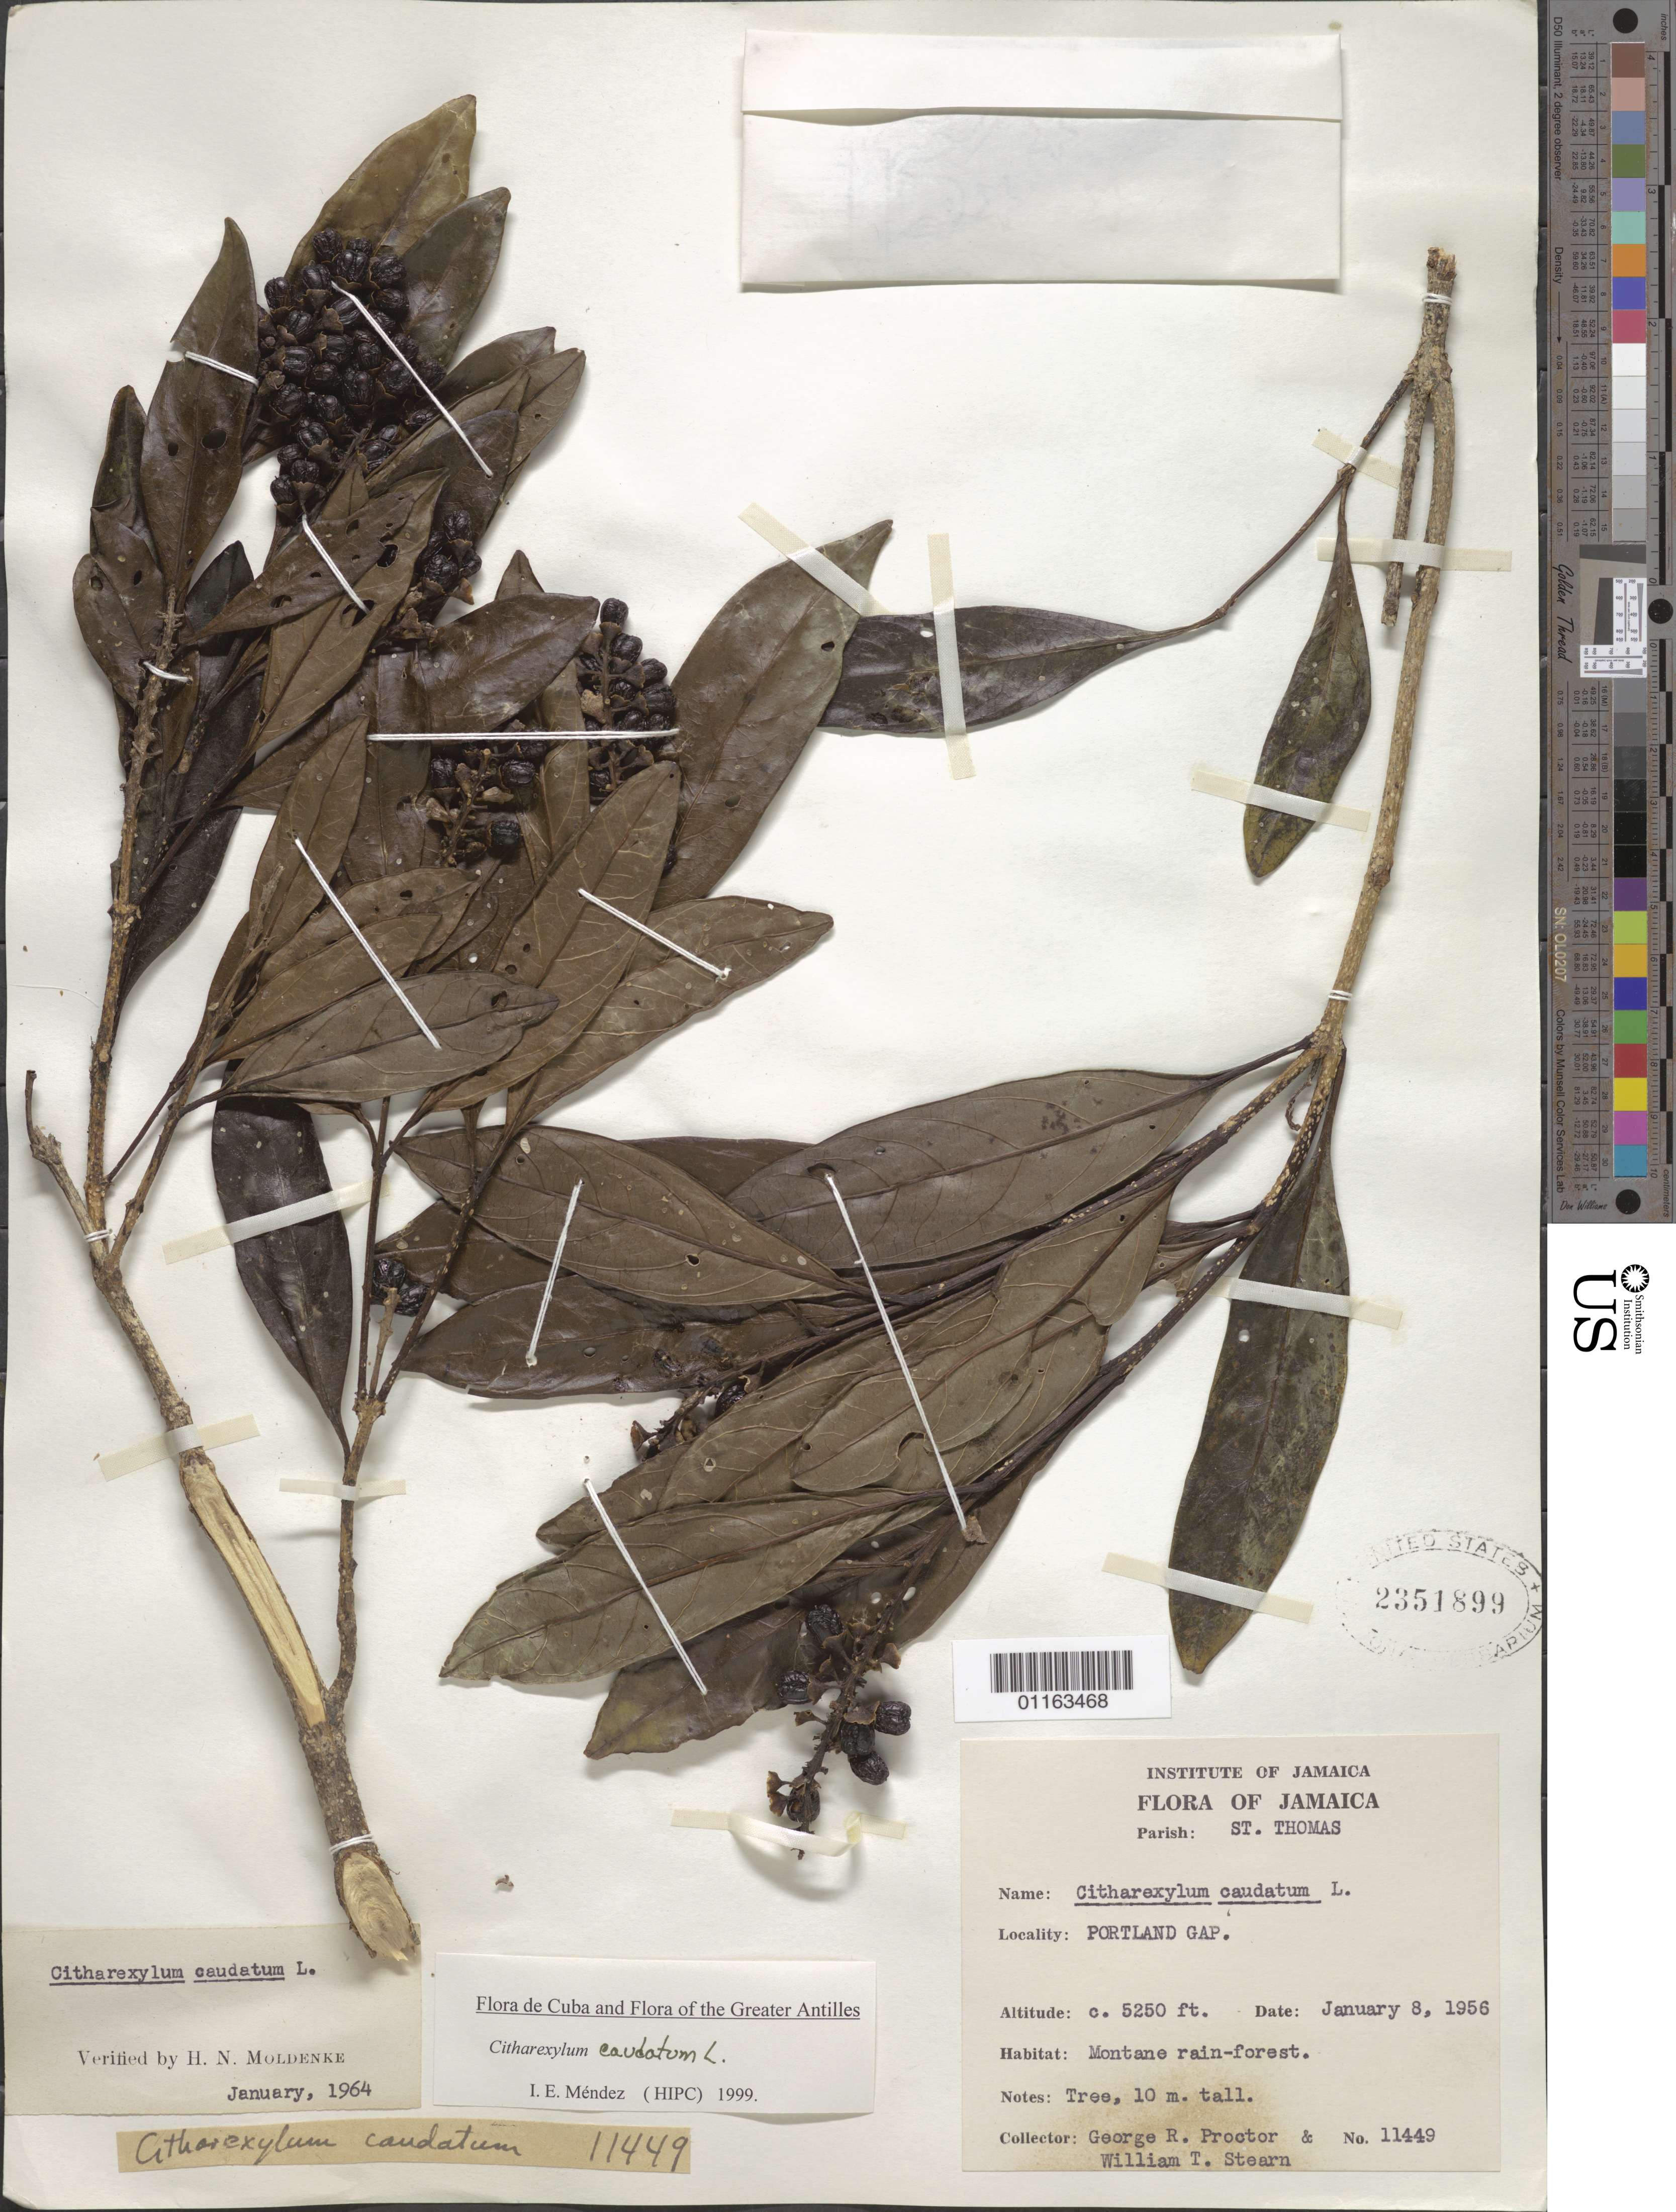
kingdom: Plantae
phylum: Tracheophyta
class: Magnoliopsida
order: Lamiales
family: Verbenaceae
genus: Citharexylum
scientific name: Citharexylum caudatum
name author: L.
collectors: G. R. Proctor & W. T. Stearn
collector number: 11449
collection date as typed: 08 Jan 1956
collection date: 1956-01-08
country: Jamaica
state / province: Saint Thomas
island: Jamaica I.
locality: Portland Gap, Montane rain-forest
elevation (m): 1600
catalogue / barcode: US 2351899